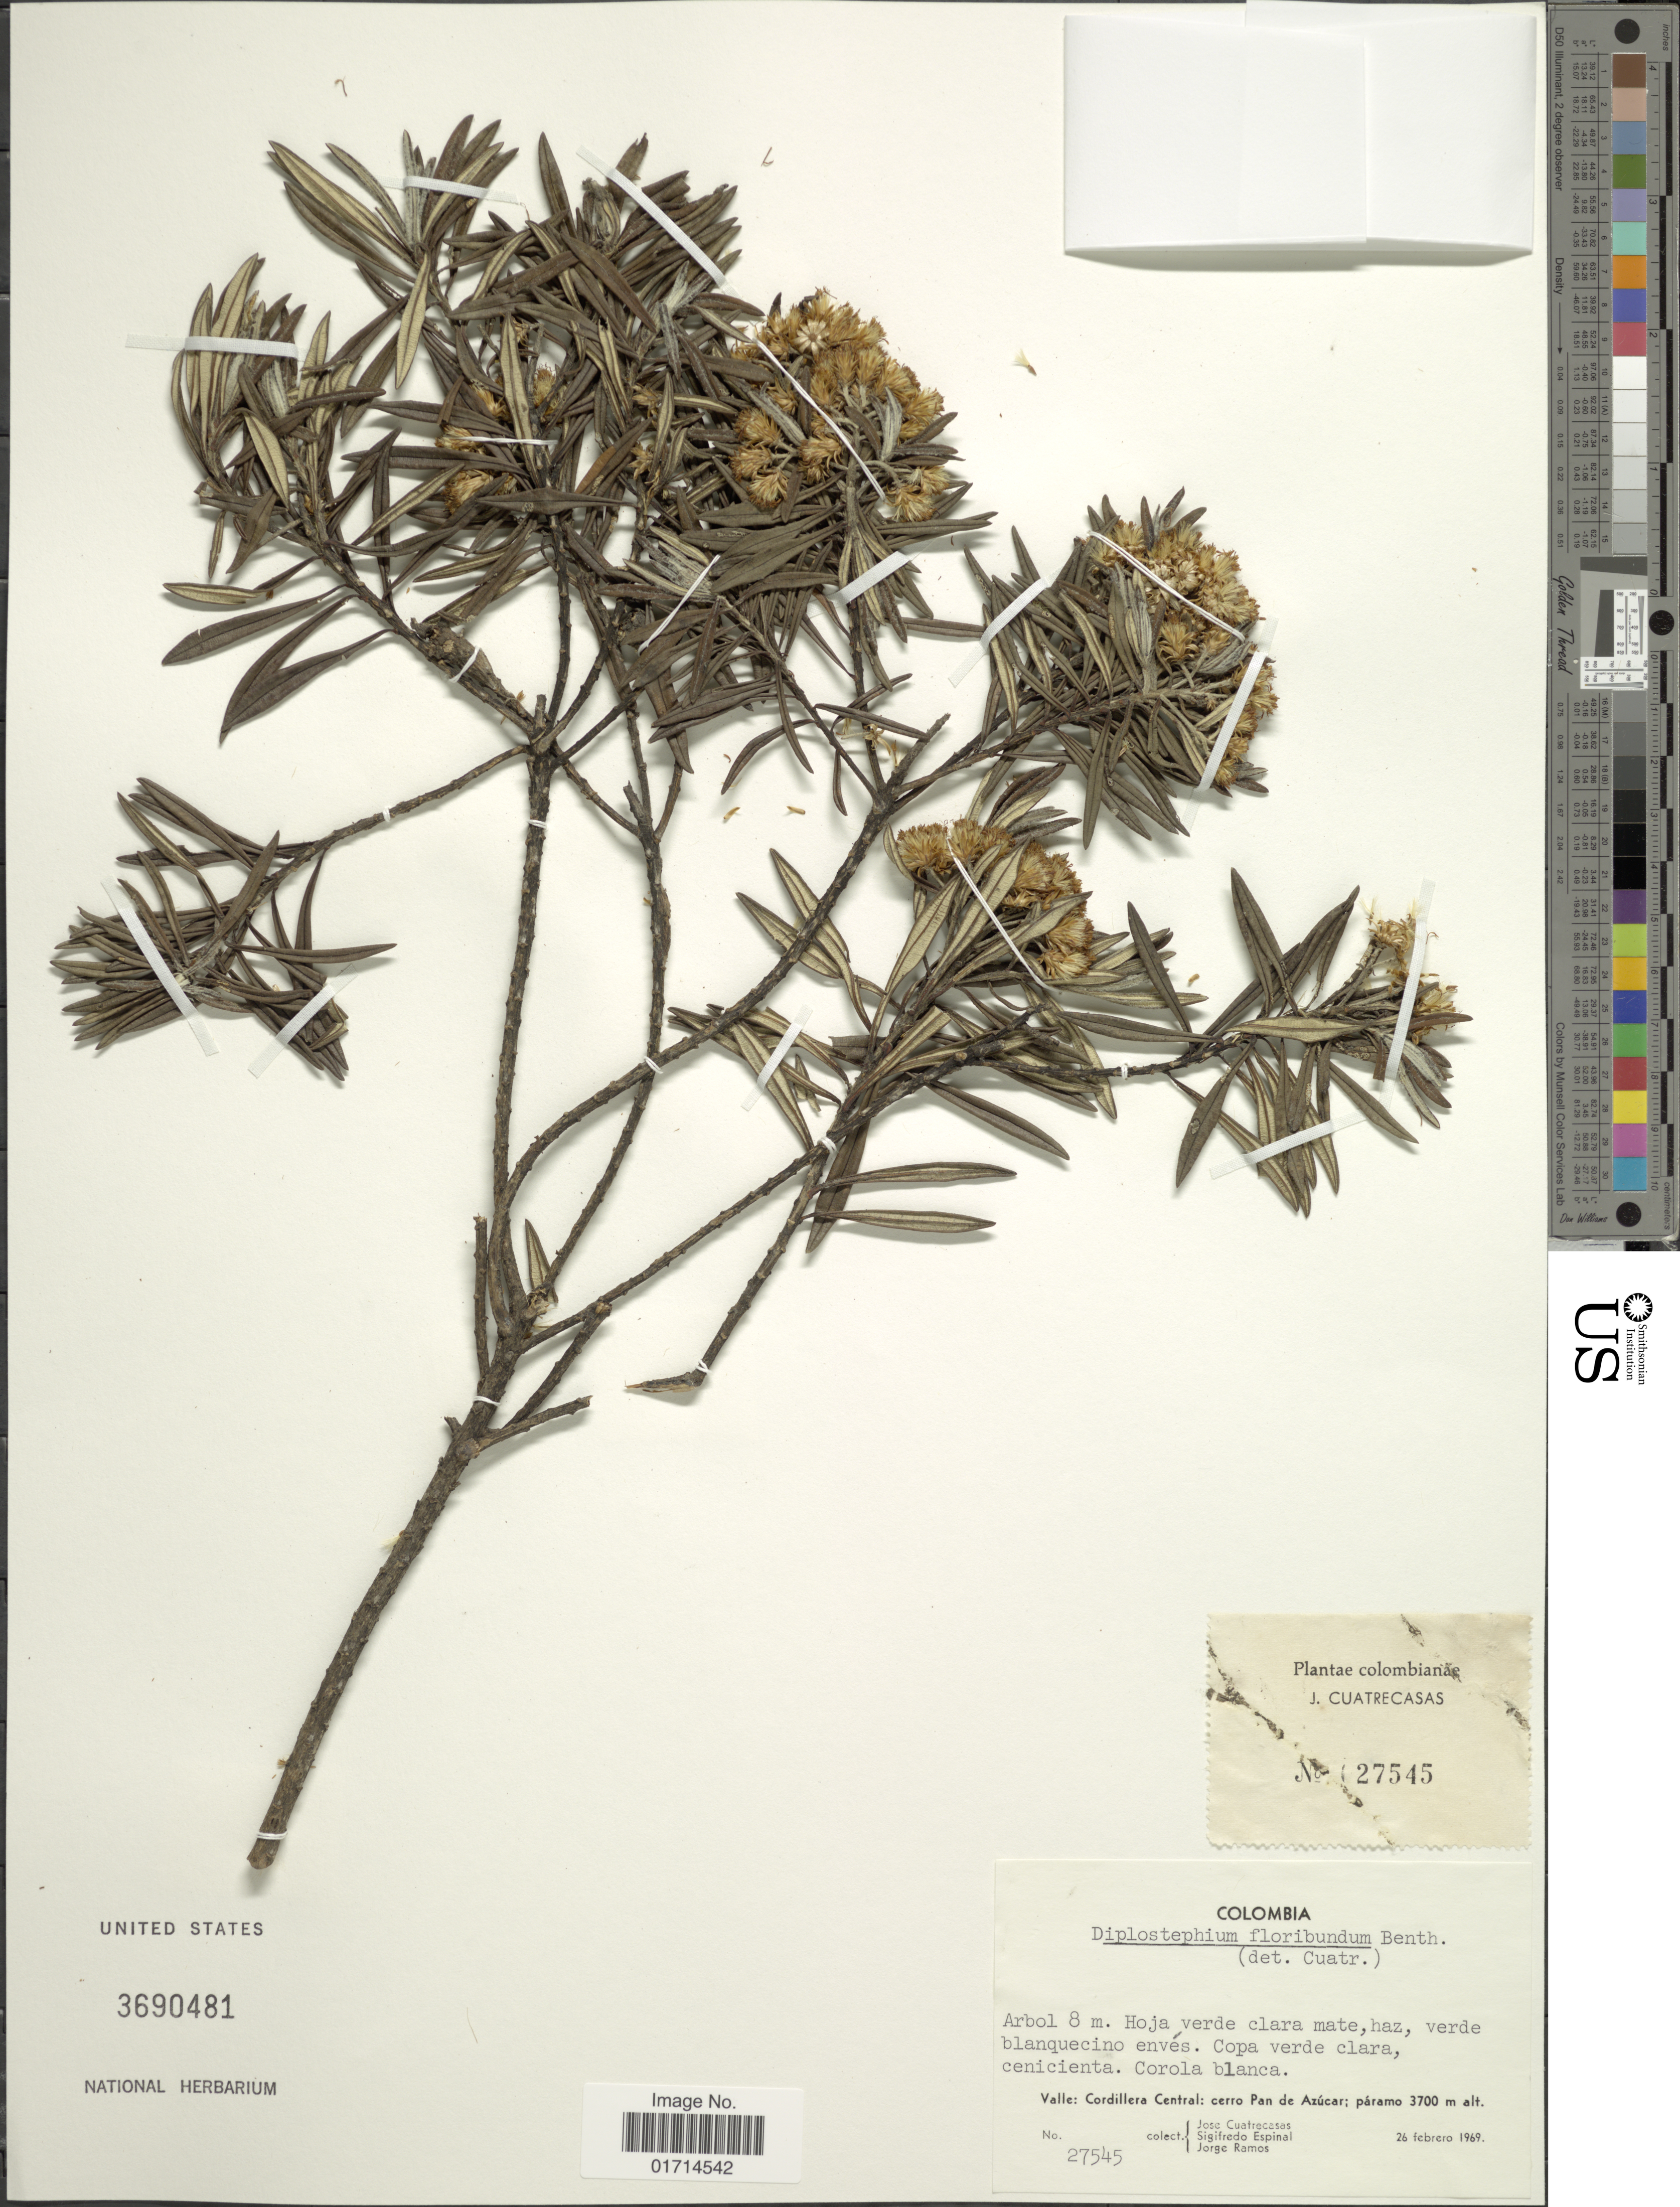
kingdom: Plantae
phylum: Tracheophyta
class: Magnoliopsida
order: Asterales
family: Asteraceae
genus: Diplostephium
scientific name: Diplostephium floribundum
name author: (Benth.) Wedd.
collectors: J. Cuatrecasas, S. T. Espinal & J. Ramos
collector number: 27545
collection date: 1969-02-26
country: Colombia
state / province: Valle del Cauca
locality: Cordillera Central: cerro Pan de Azucar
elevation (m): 3700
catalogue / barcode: US 3690481